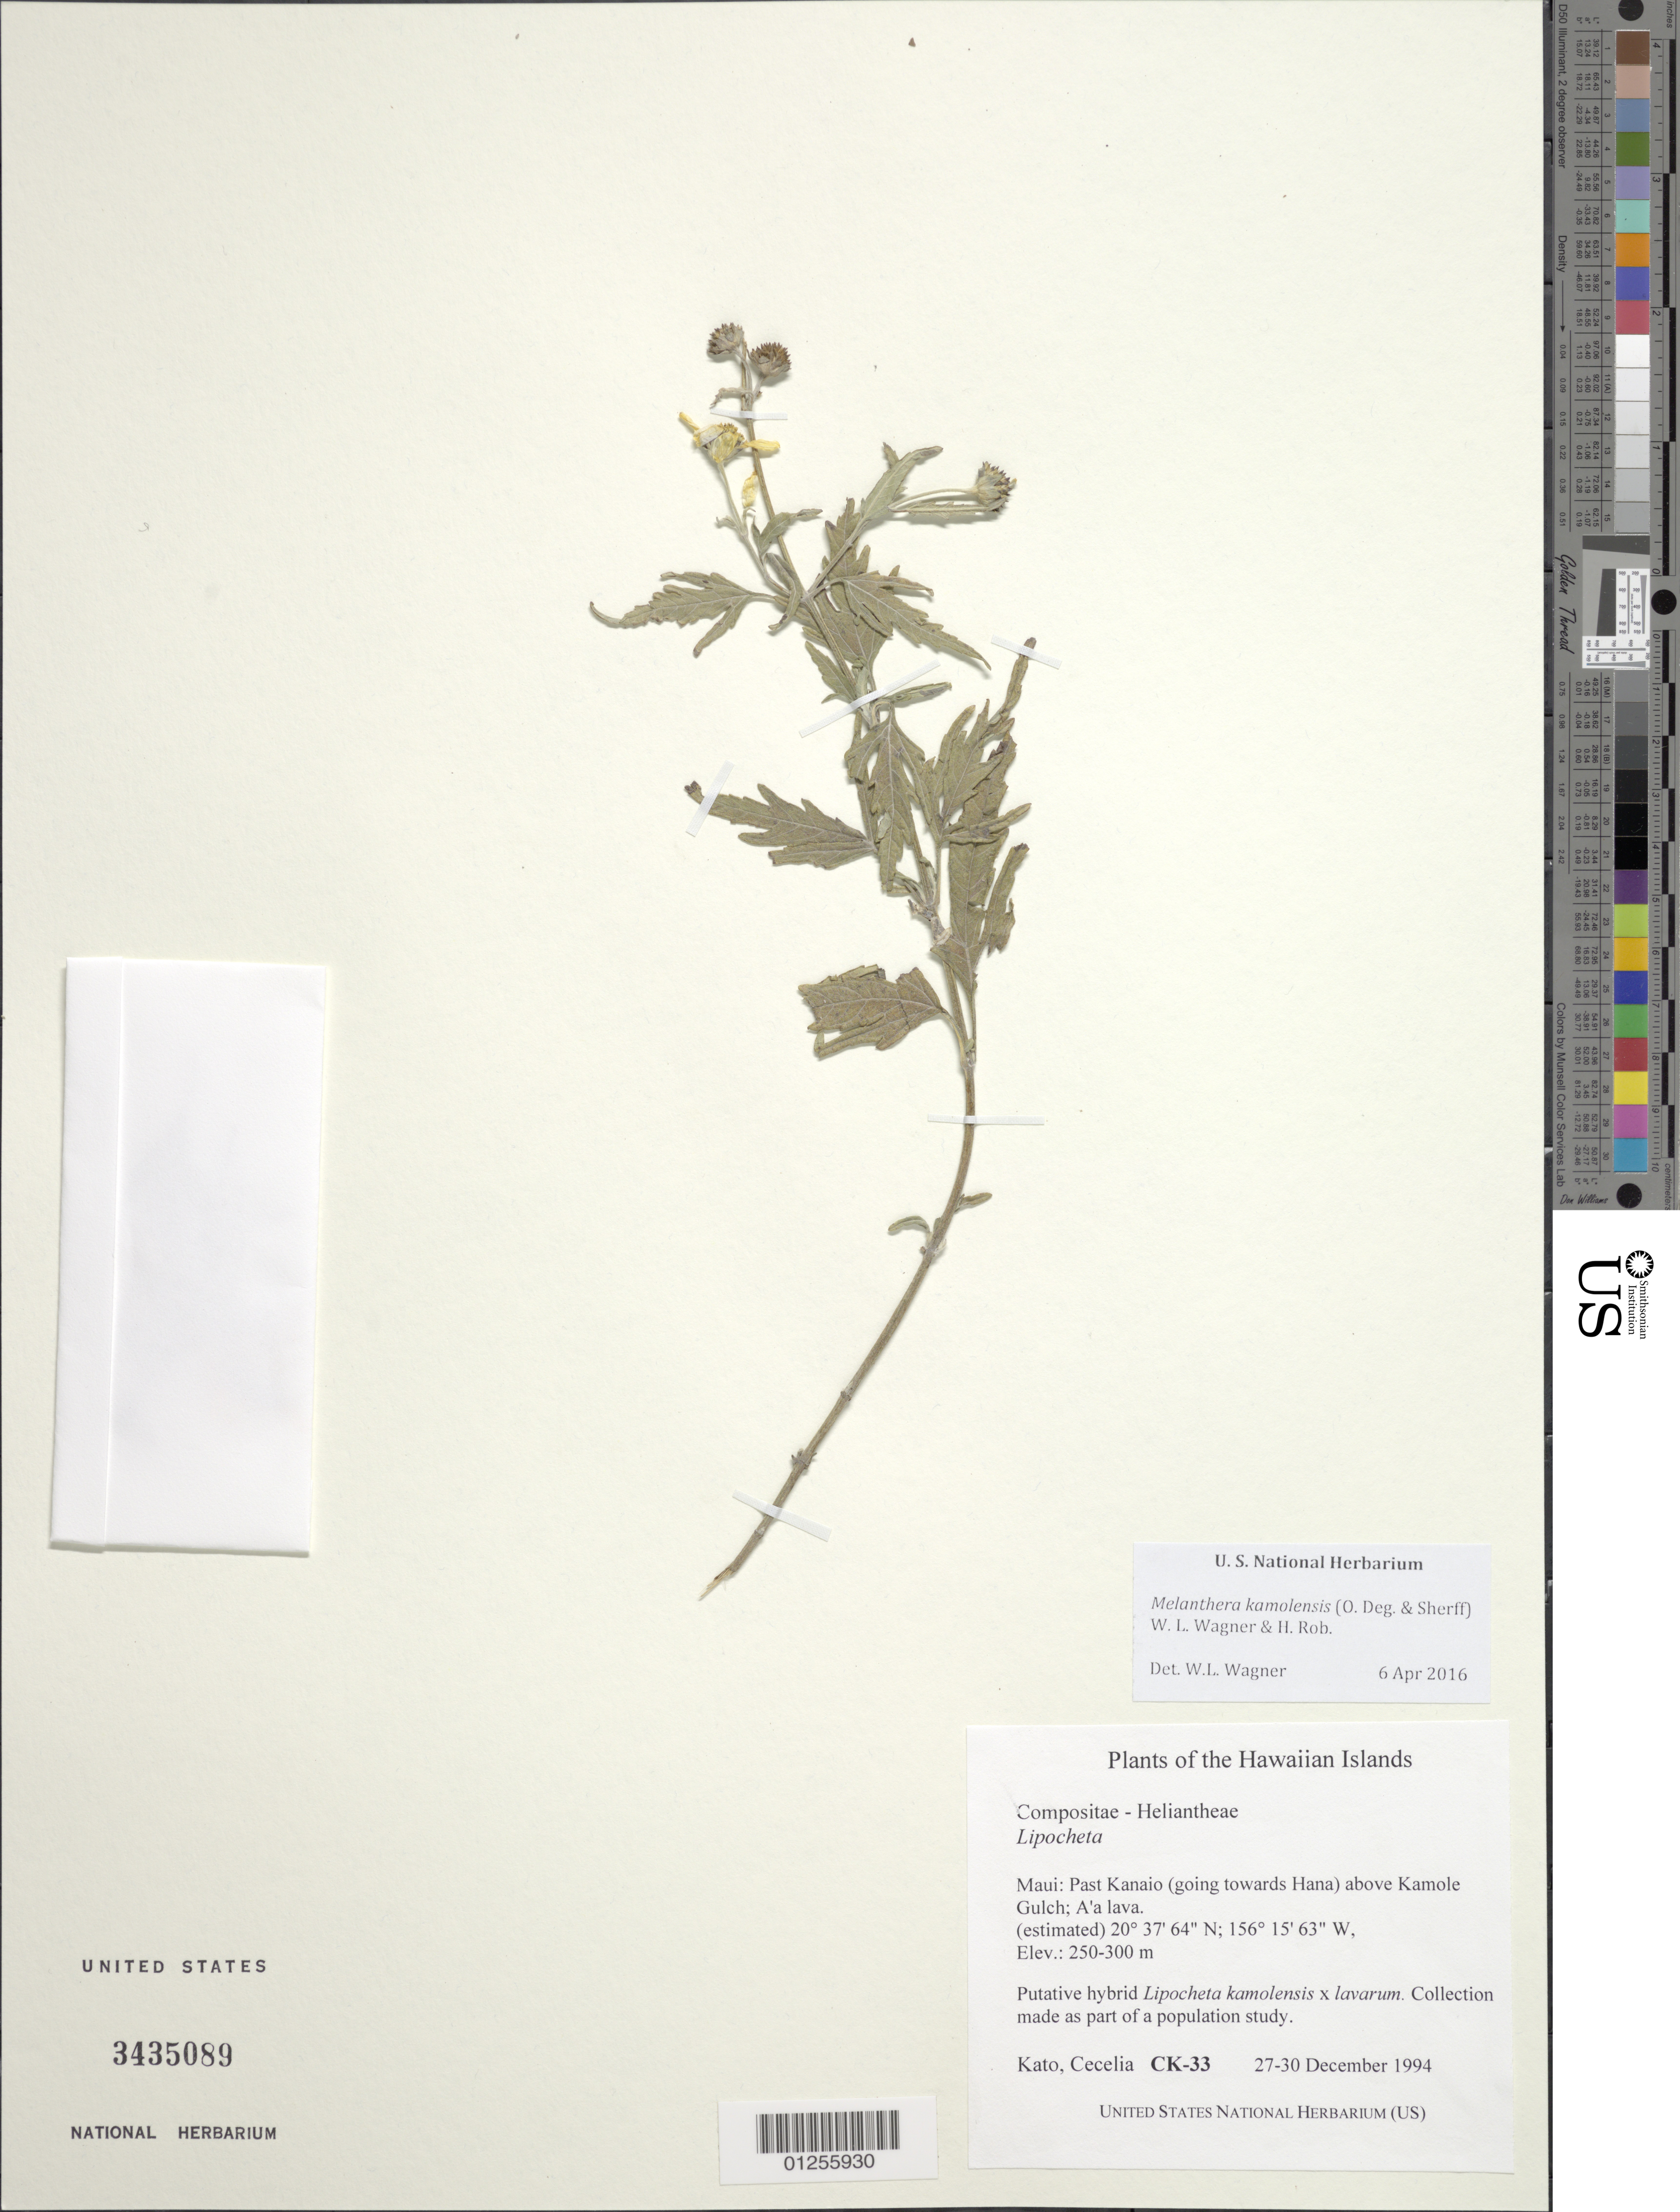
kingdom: Plantae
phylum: Tracheophyta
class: Magnoliopsida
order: Asterales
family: Asteraceae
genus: Wollastonia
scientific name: Wollastonia kamolensis x W. lavarum (Gaudich.) Orchard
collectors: C. Kato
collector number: CK-33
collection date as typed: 27 - 30 Dec 1994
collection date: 1994-12-27/1994-12-30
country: United States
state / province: Hawaii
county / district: Maui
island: Maui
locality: Past Kanaio (going towards Hana) above Kamole Gulch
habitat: A'a lava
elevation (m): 250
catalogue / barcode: US 3435089